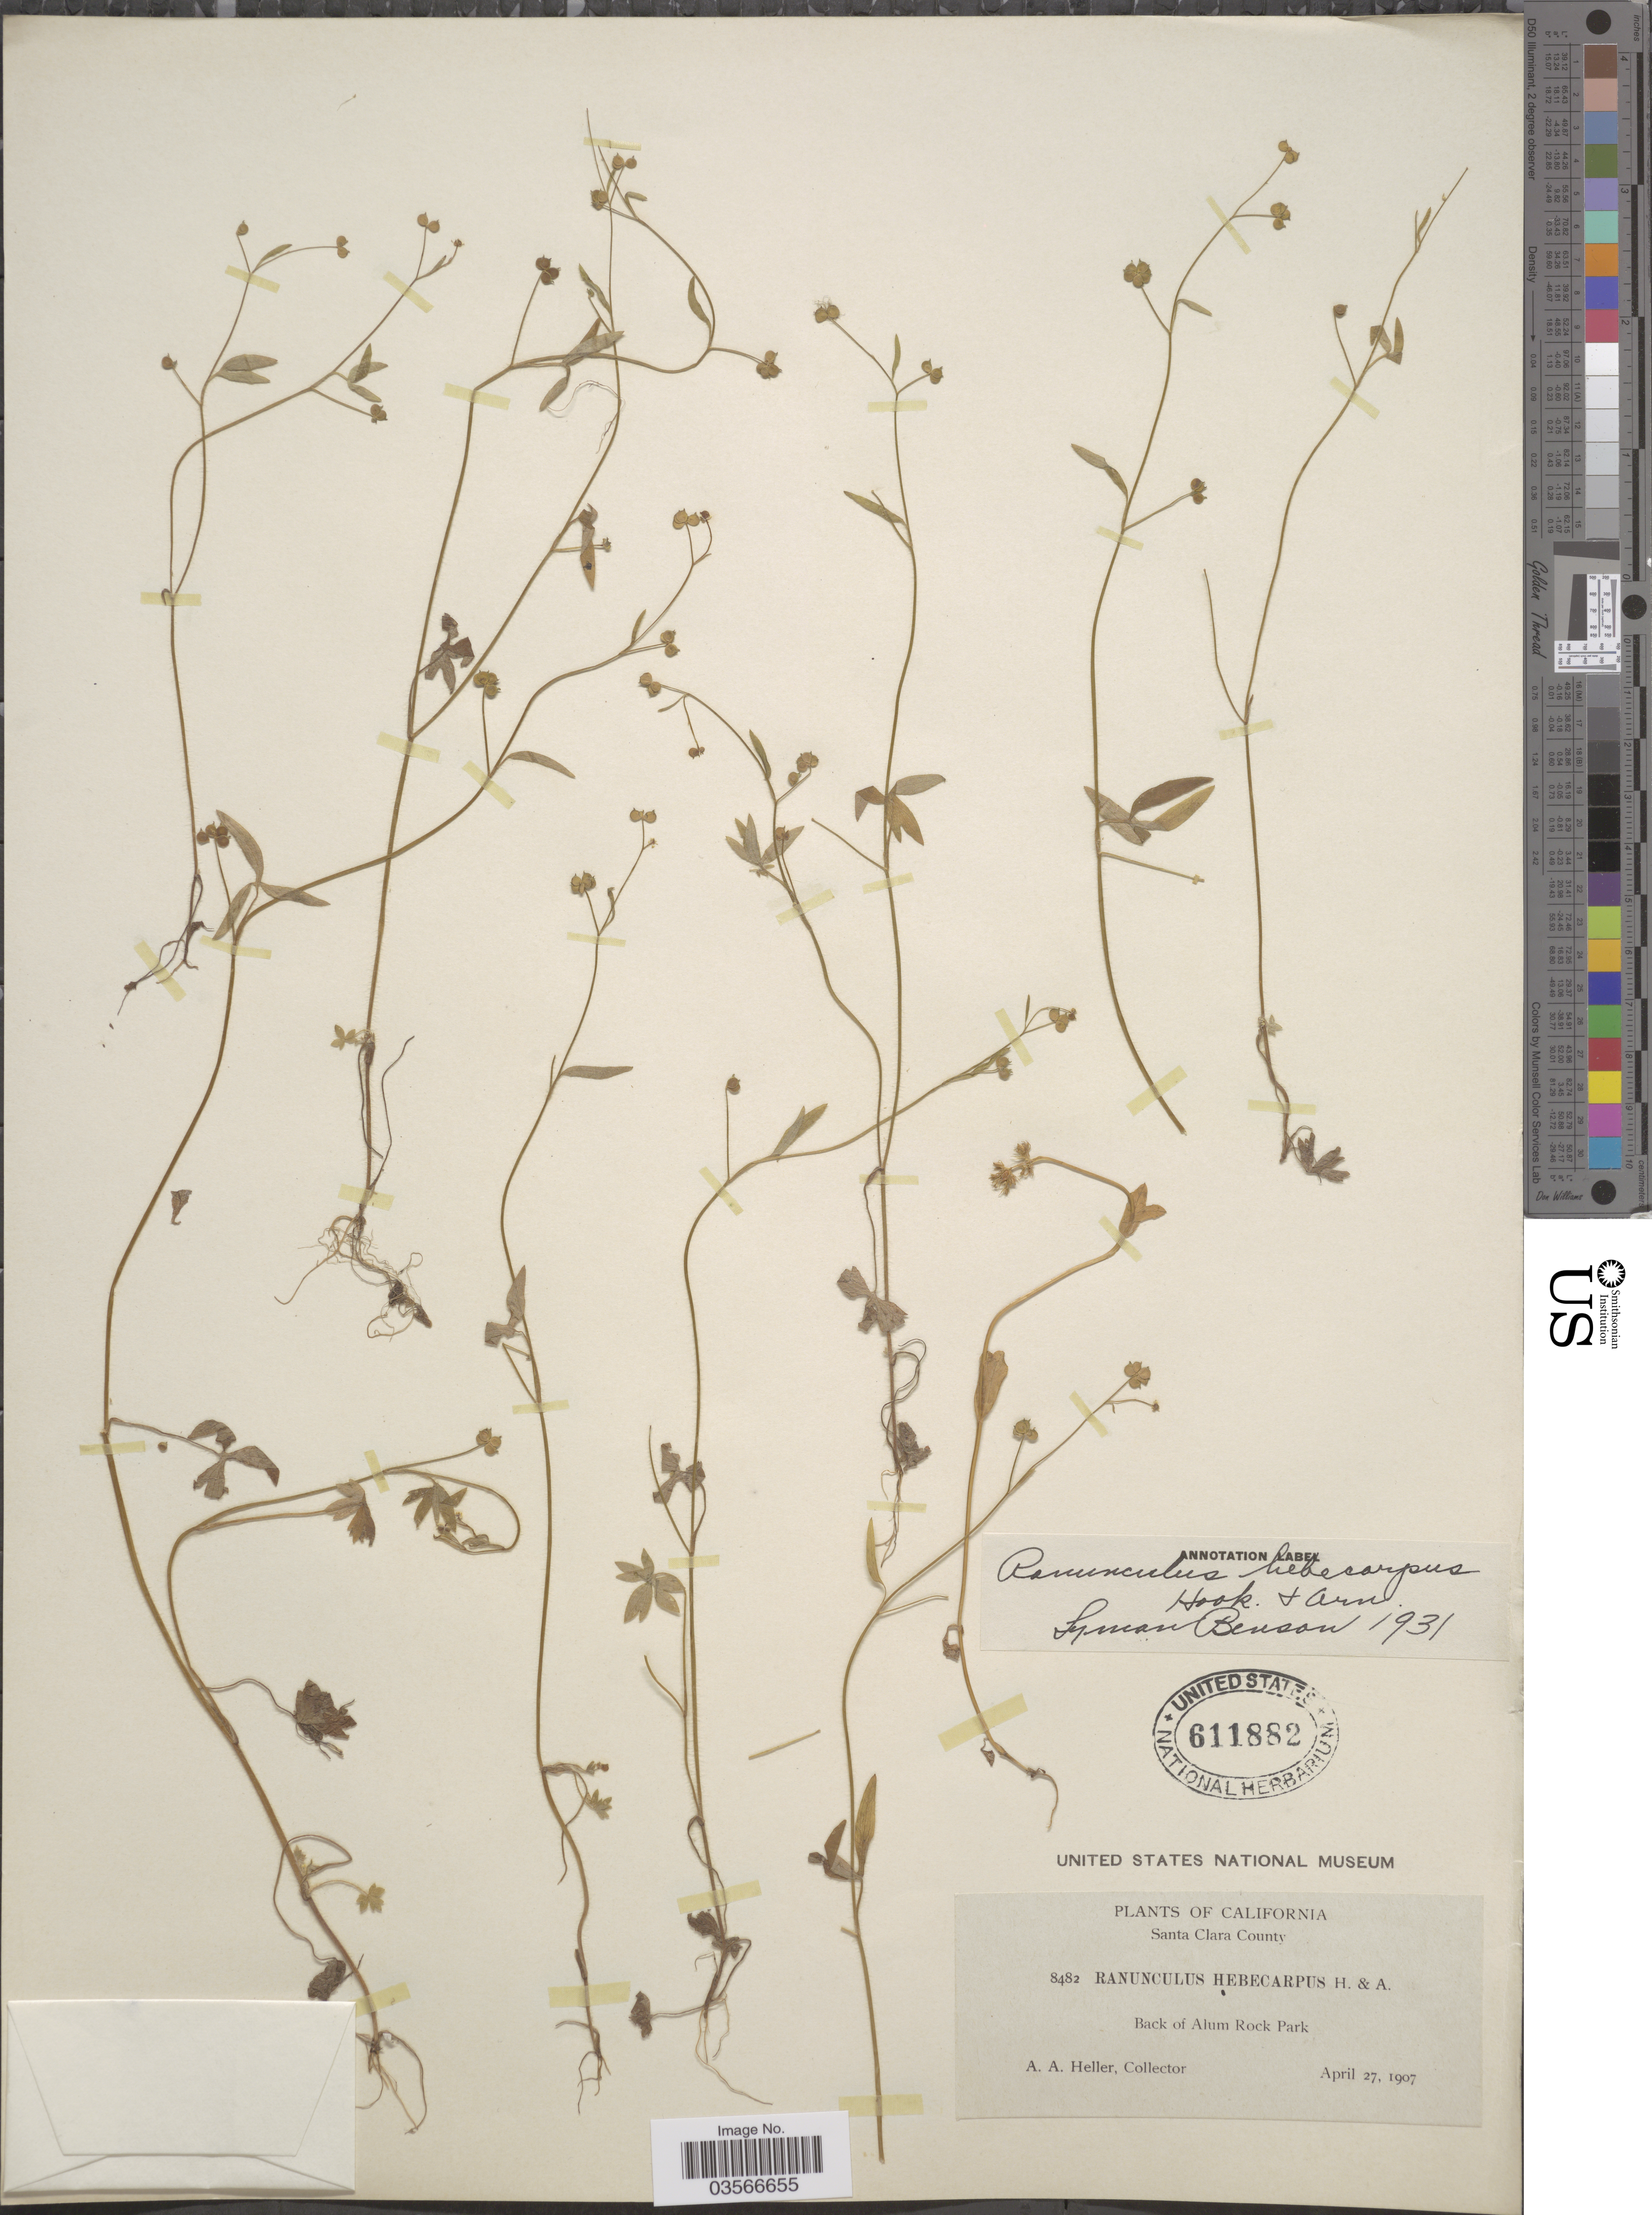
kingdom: Plantae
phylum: Tracheophyta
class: Magnoliopsida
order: Ranunculales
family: Ranunculaceae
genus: Ranunculus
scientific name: Ranunculus hebecarpus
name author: Hook. & Arn.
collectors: A. A. Heller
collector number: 8482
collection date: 1907-04-27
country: United States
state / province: California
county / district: Santa Clara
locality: Santa Clara County. Back of Alum Rock Park.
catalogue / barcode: US 611882